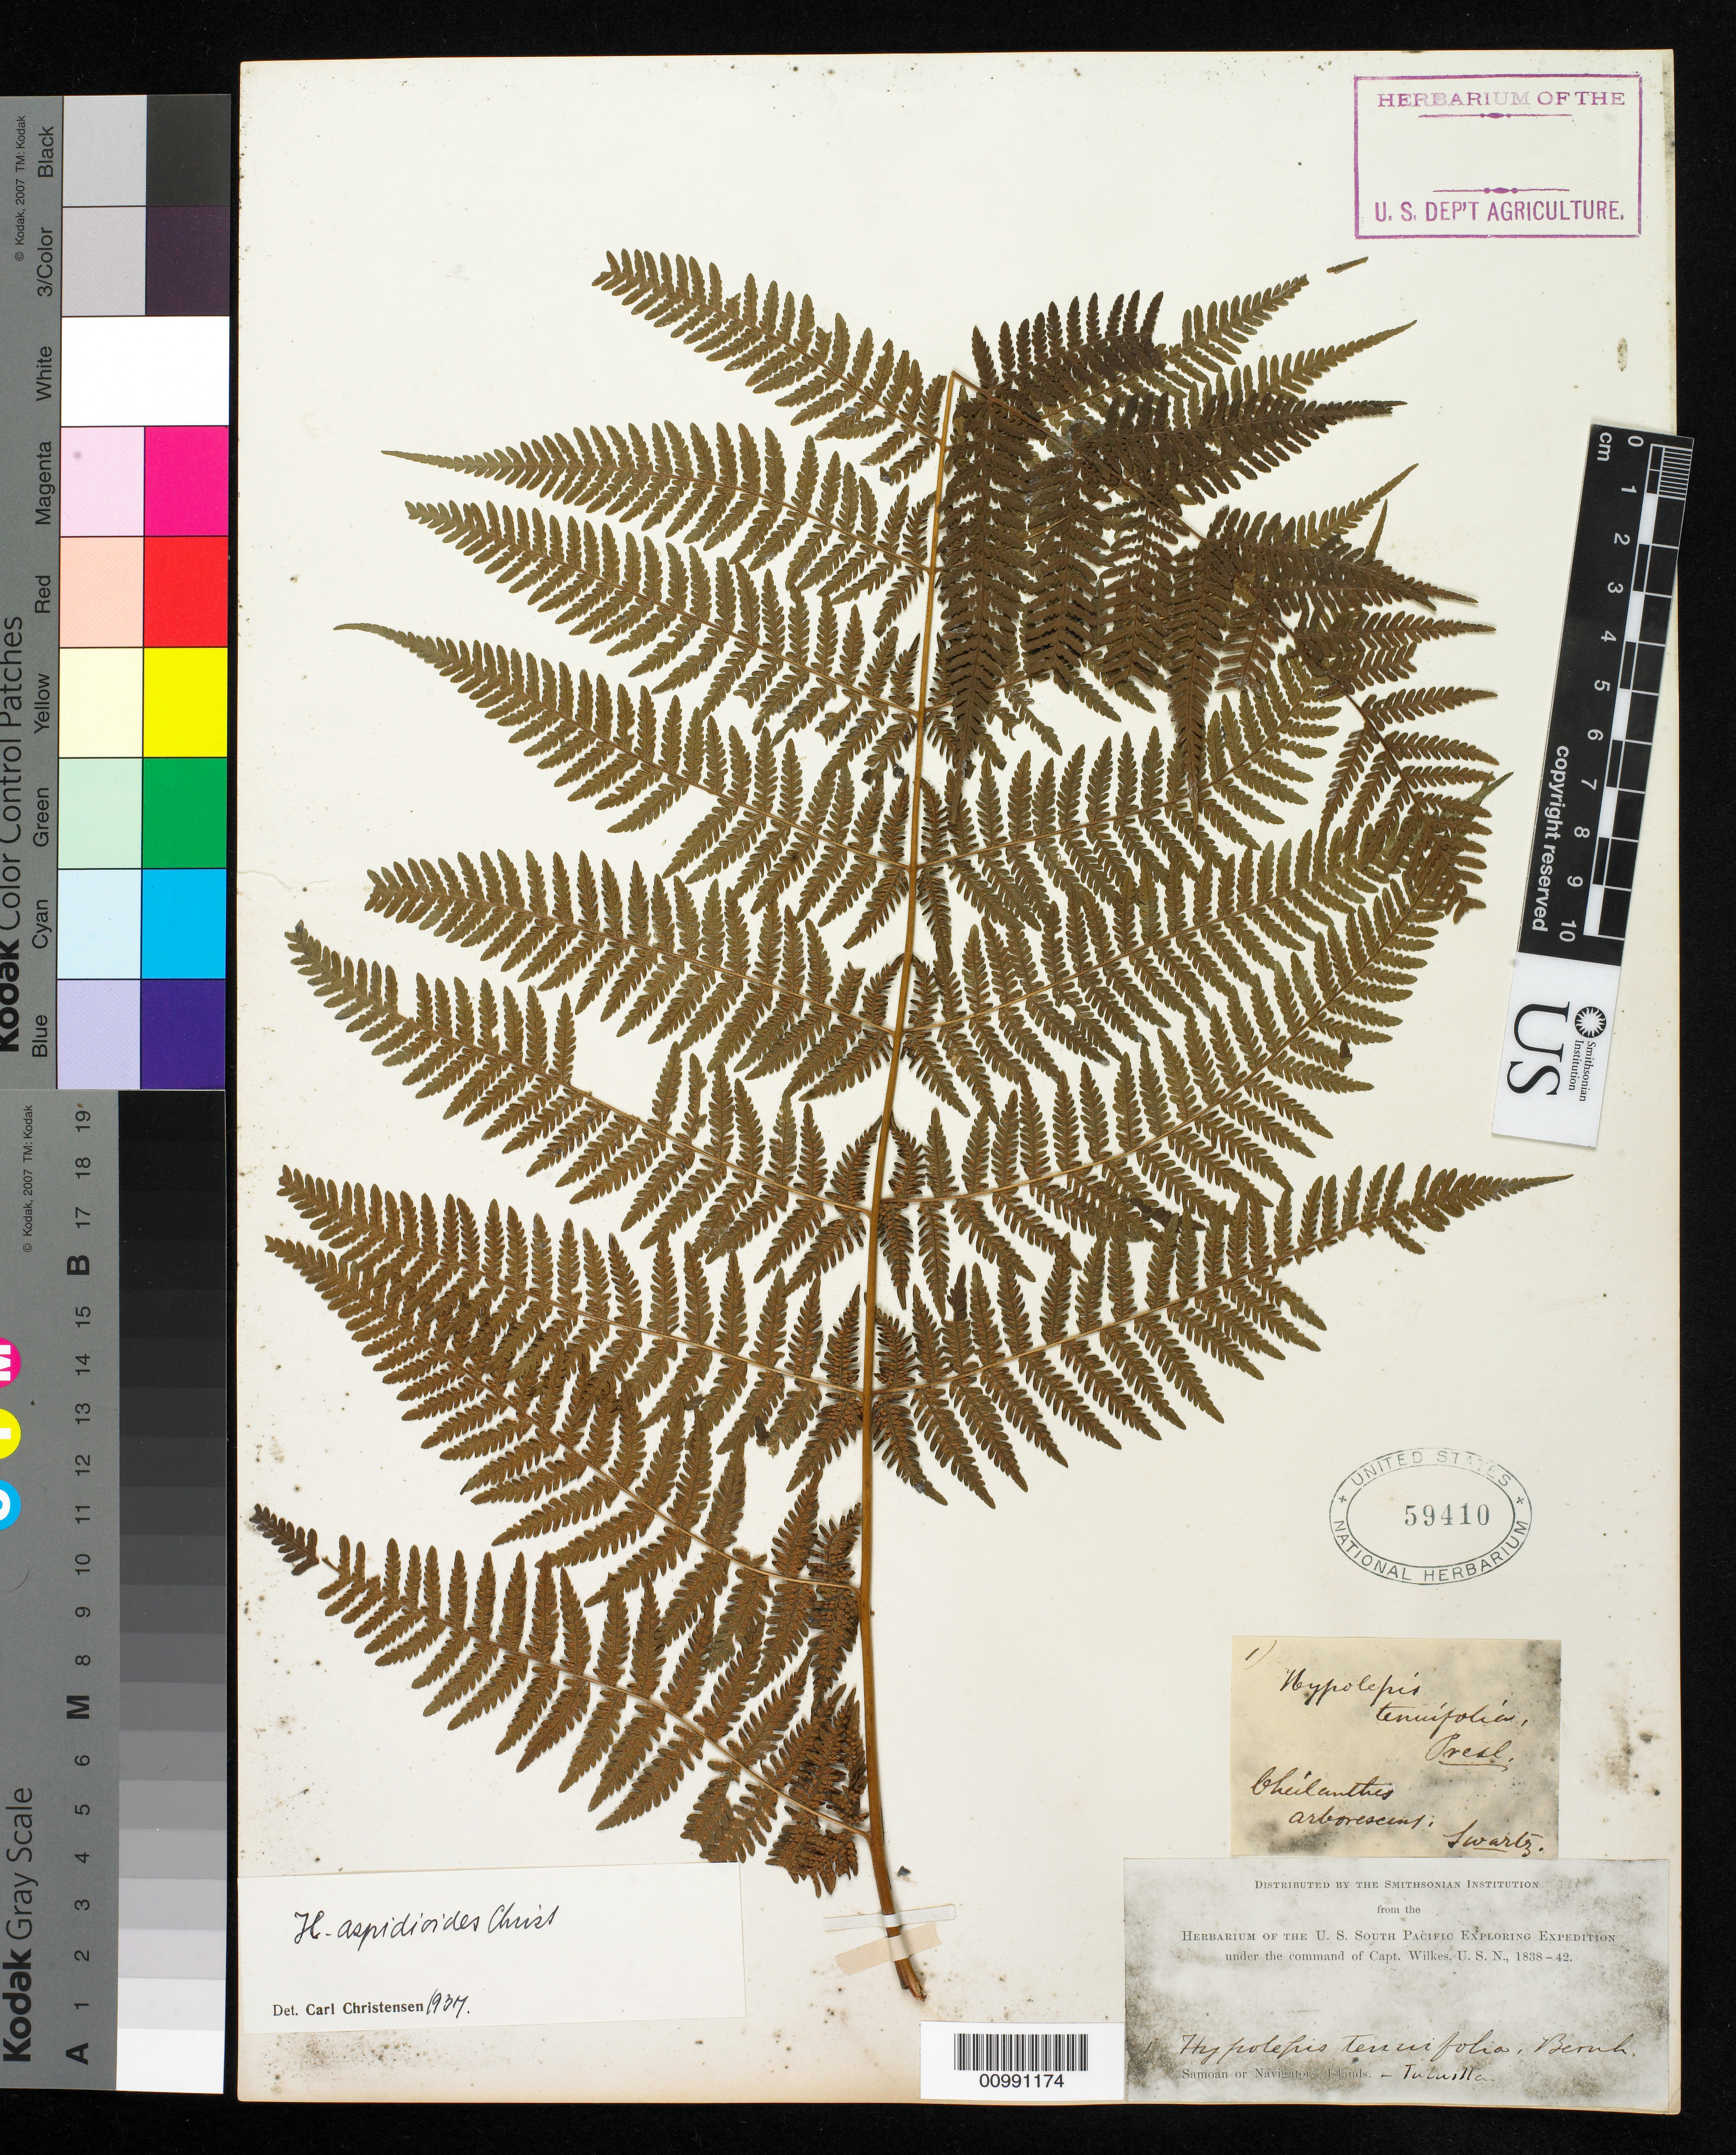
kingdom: Plantae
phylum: Tracheophyta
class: Polypodiopsida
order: Polypodiales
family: Dennstaedtiaceae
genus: Hypolepis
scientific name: Hypolepis aspidioides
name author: Christ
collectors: Wilkes Explor. Exped.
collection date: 1838/1842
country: American Samoa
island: Tutua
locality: Samoan to Navigator's Islands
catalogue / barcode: US 59410